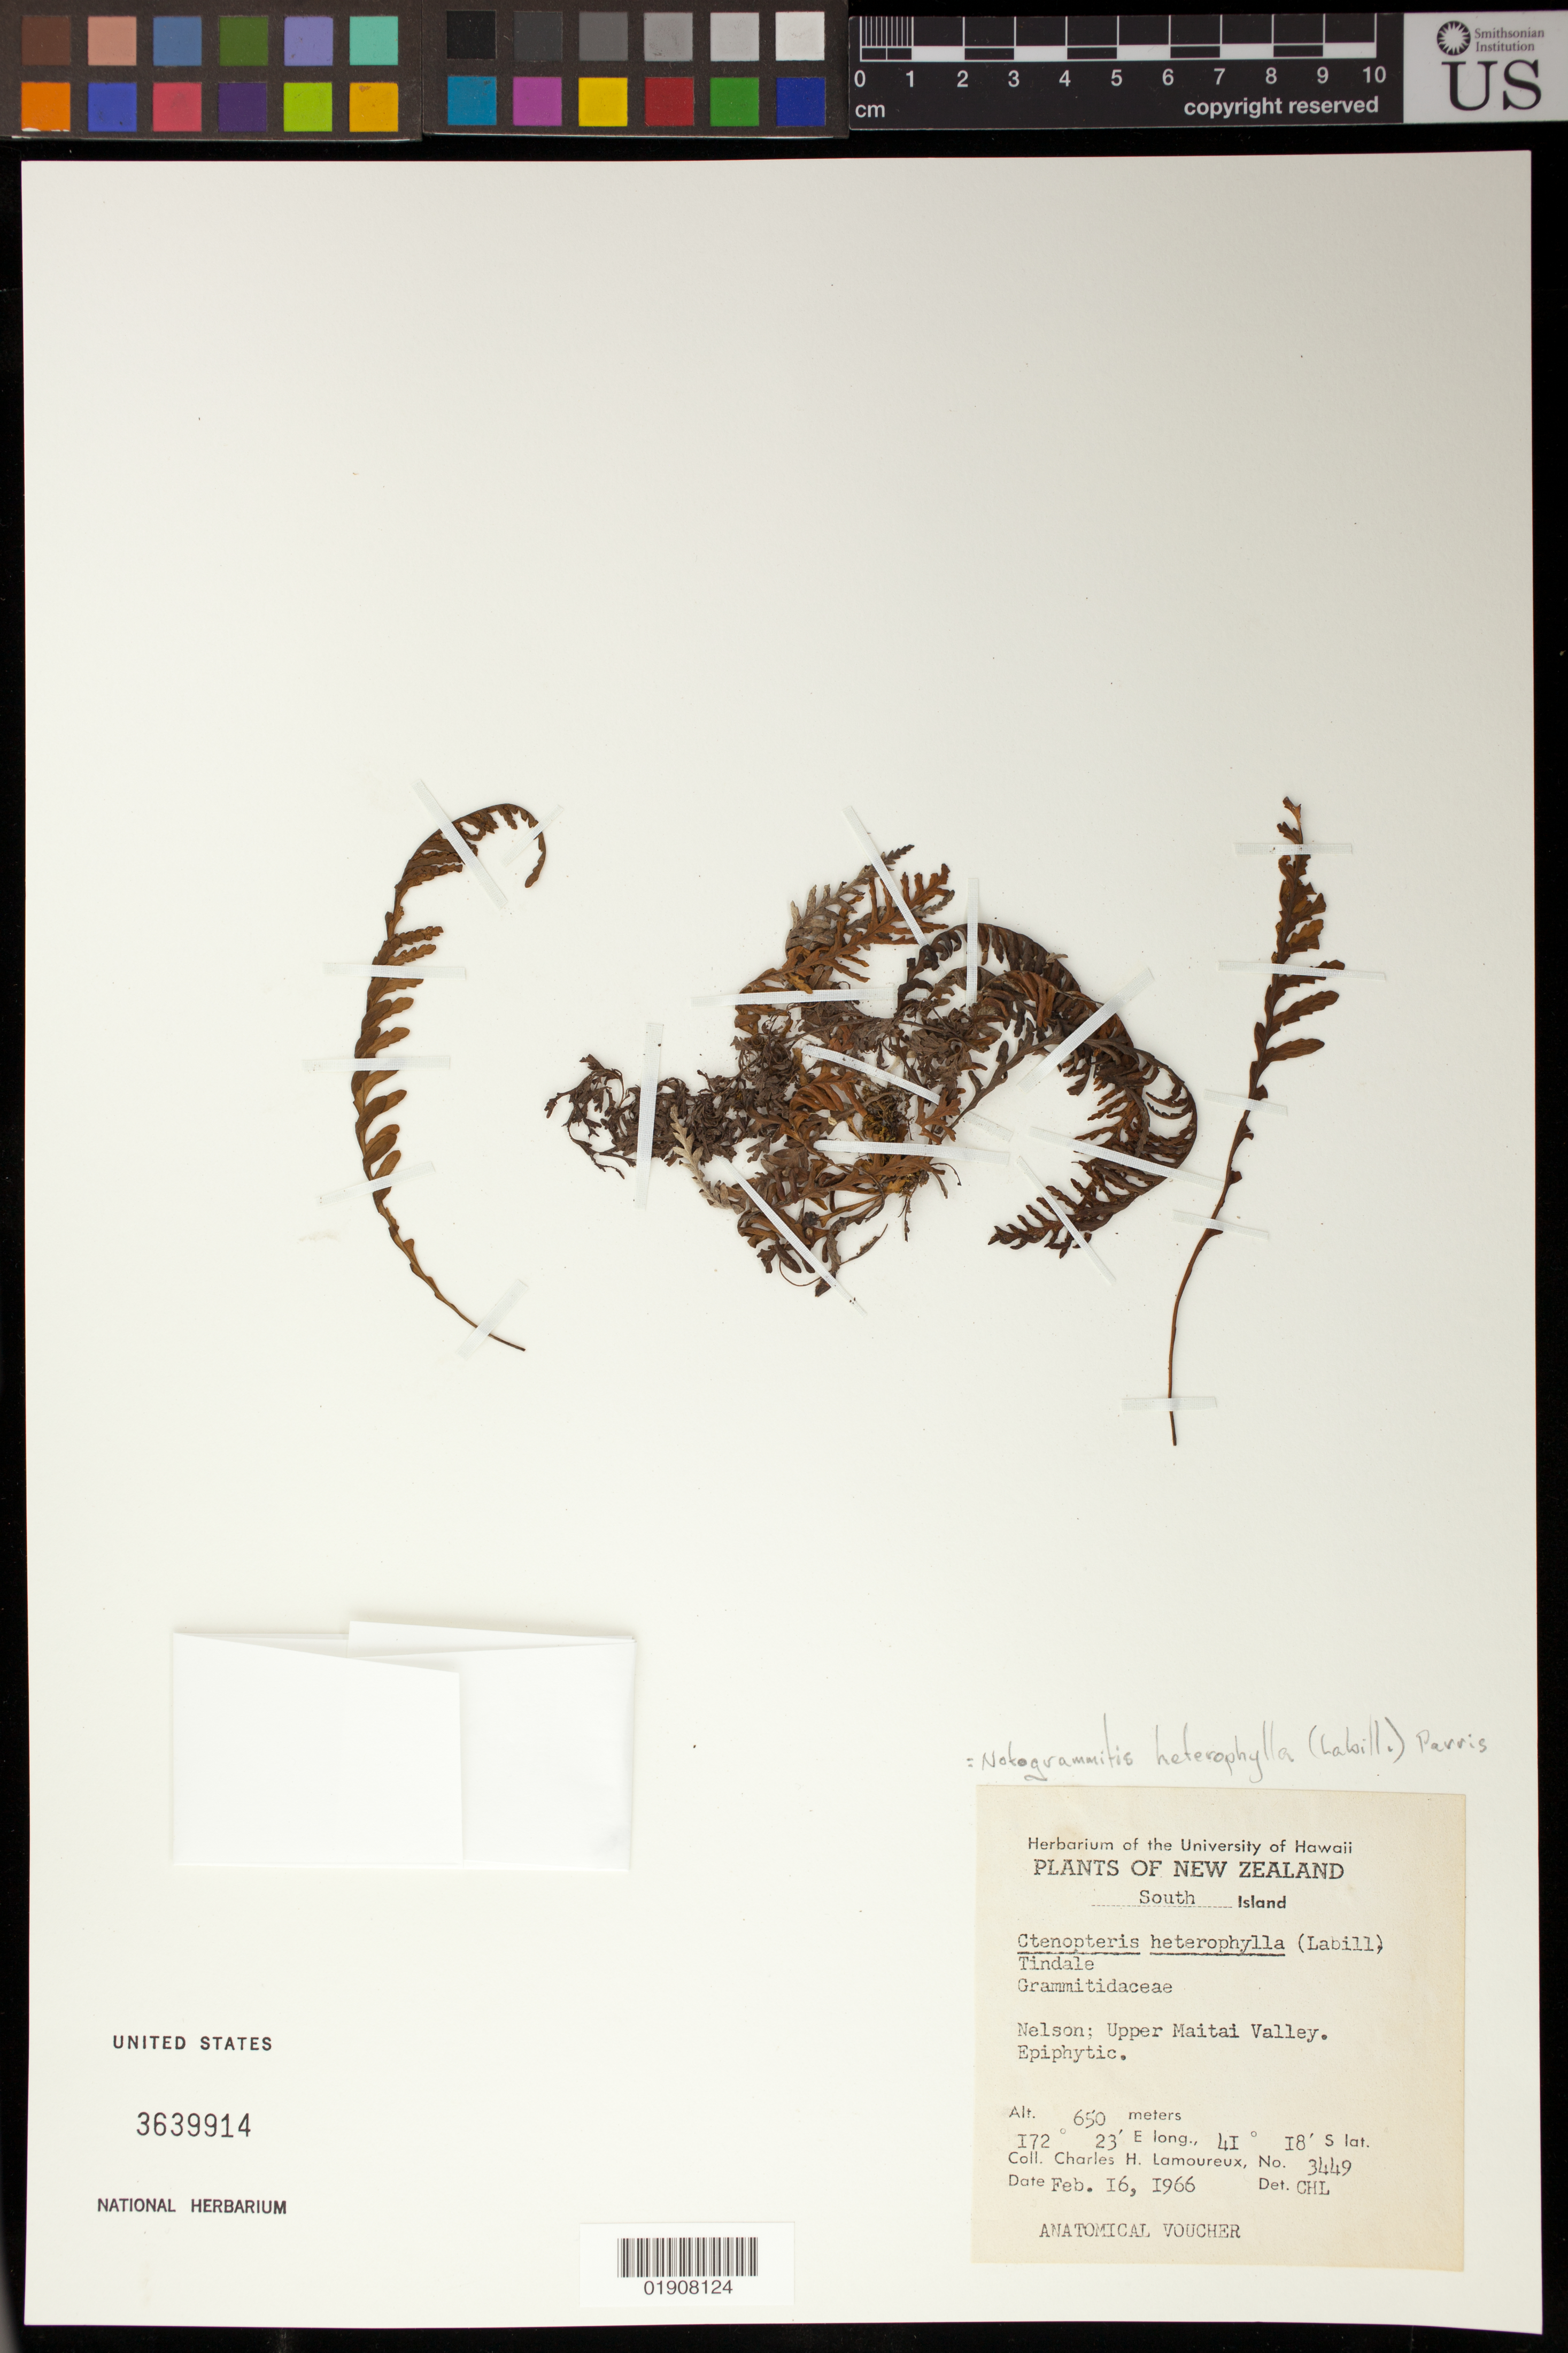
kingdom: Plantae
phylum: Tracheophyta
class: Polypodiopsida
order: Polypodiales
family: Polypodiaceae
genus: Notogrammitis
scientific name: Notogrammitis heterophylla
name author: (Labill.) Parris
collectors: C. H. Lamoureux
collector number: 3449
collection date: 1966-02-16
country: New Zealand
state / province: Nelson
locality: South Island, Nelson; Upper Maitai Valley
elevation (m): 320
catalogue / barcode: US 3639914